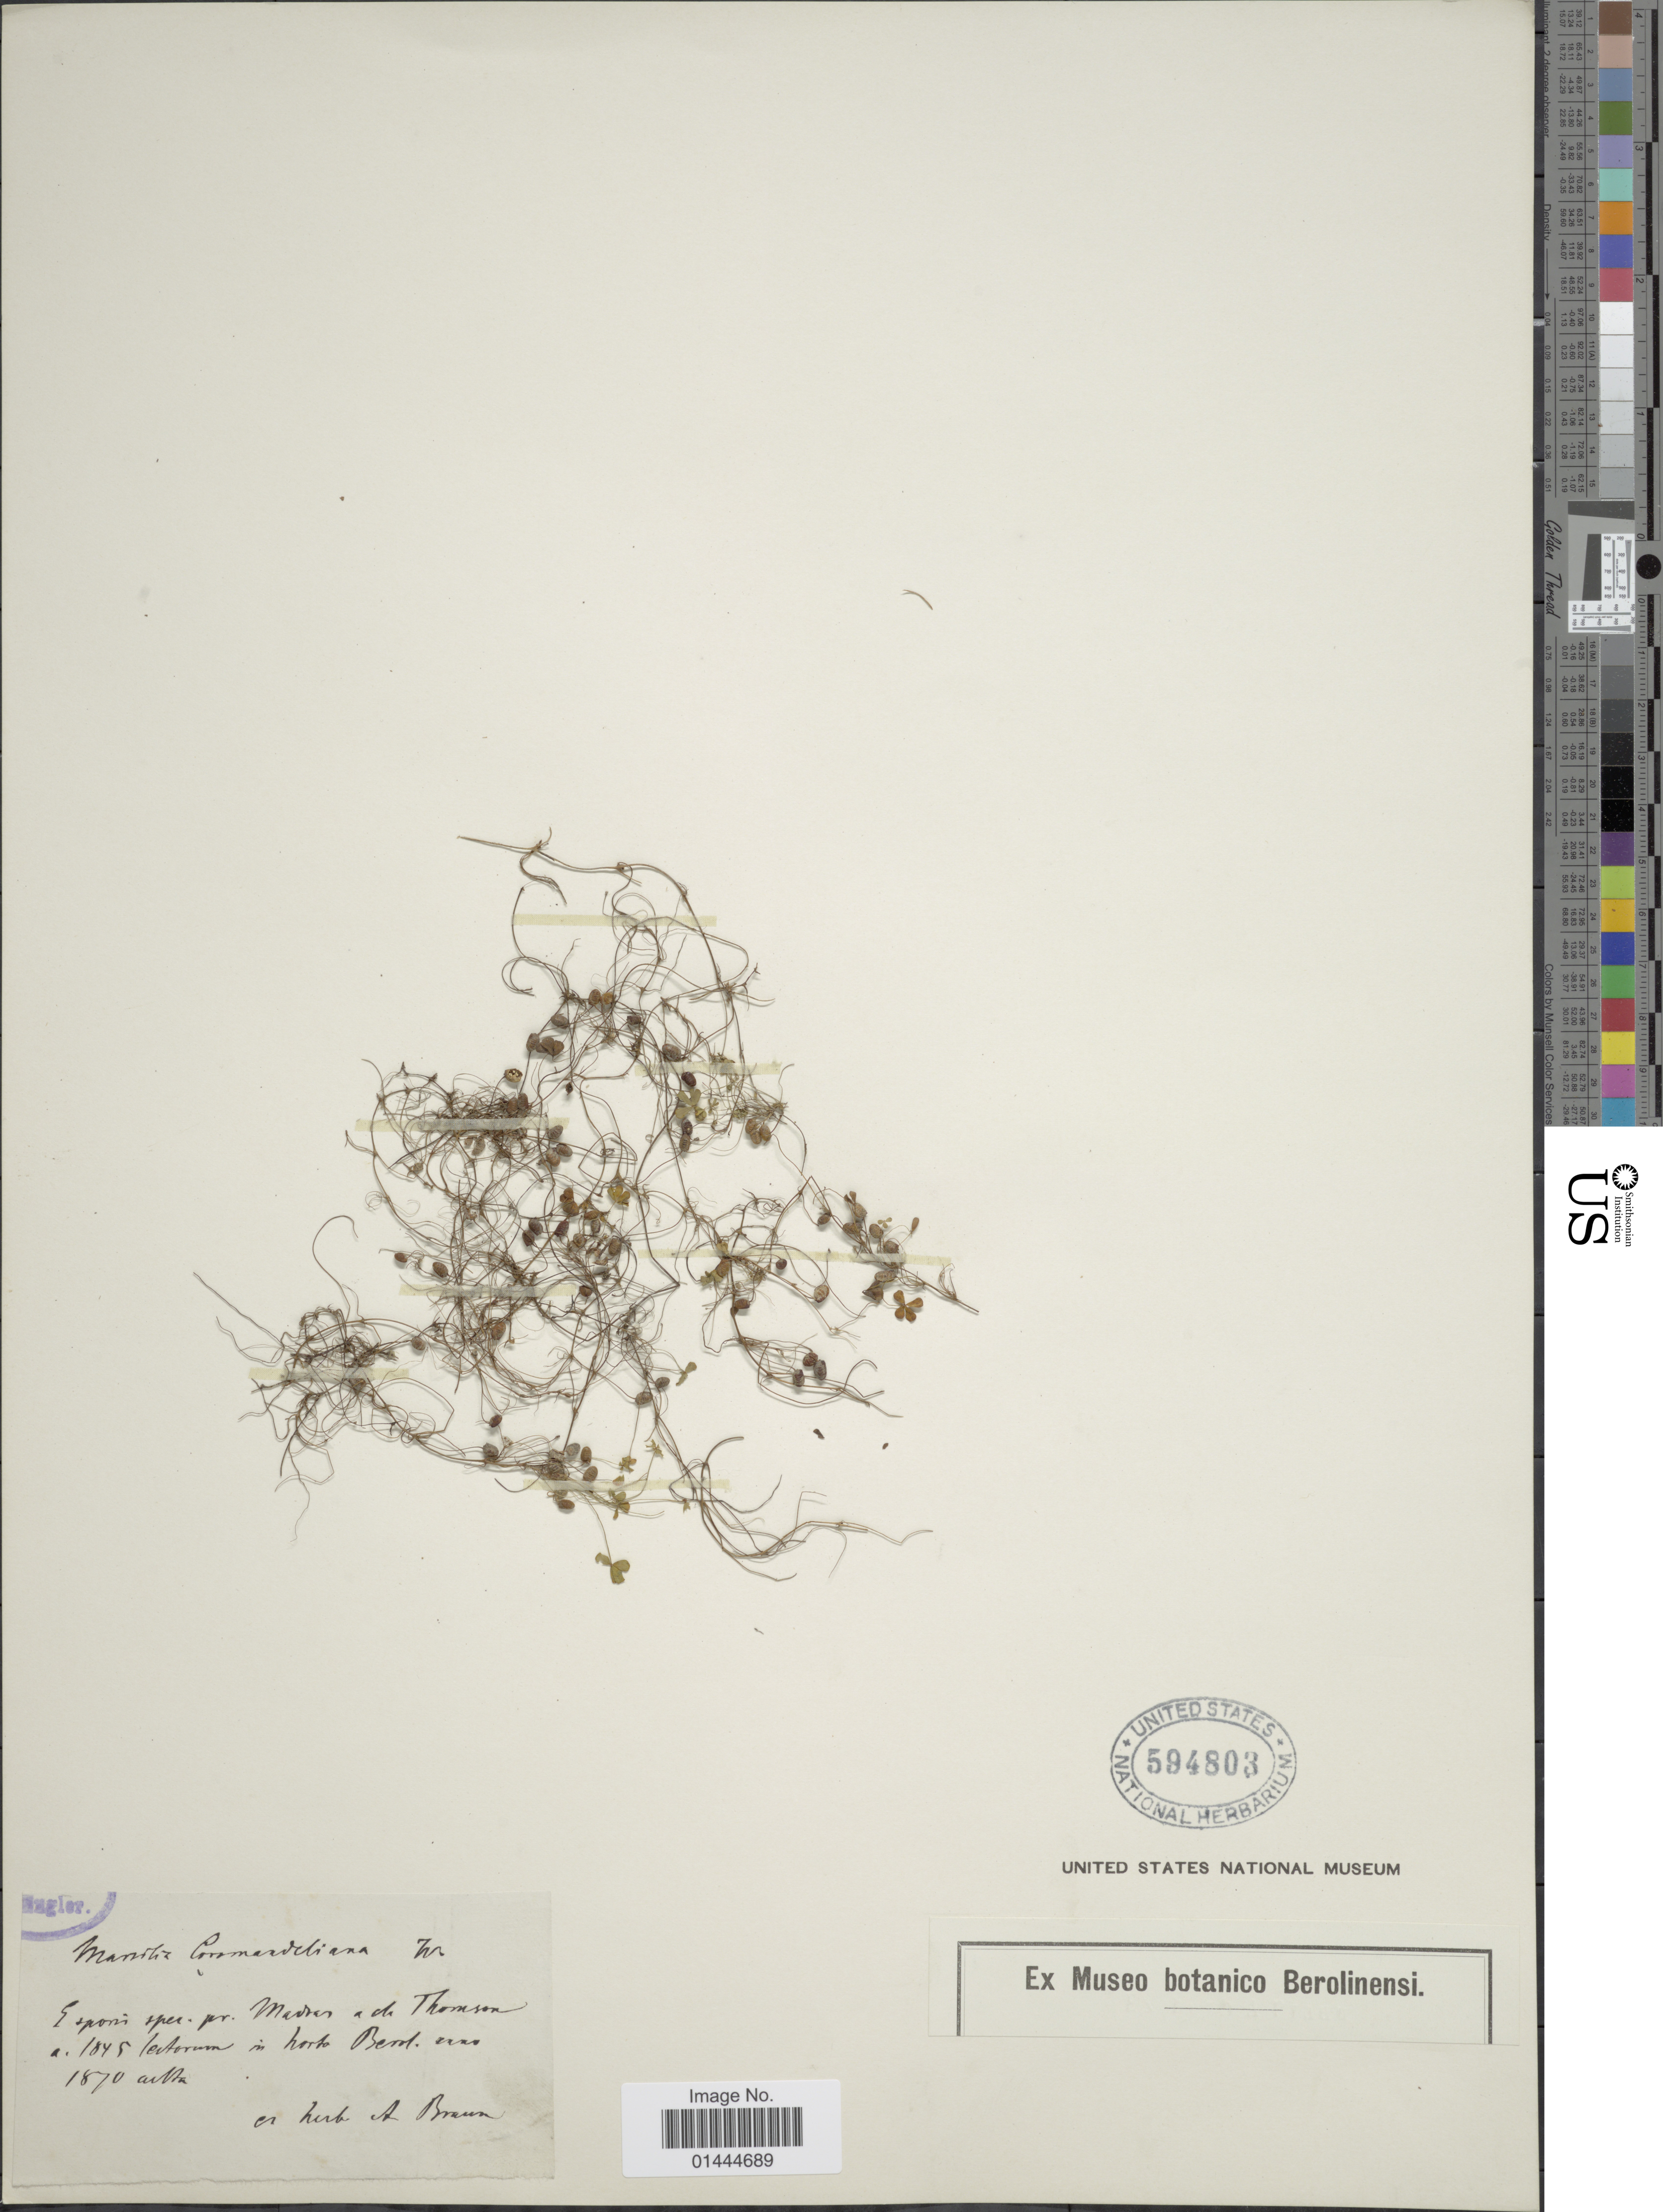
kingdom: Plantae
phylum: Tracheophyta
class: Polypodiopsida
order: Salviniales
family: Marsileaceae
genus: Marsilea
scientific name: Marsilea coromandeliana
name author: Willd.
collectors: ex herb. A. Braun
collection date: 1870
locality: Pr. Madras, Hort Berol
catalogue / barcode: US 594803